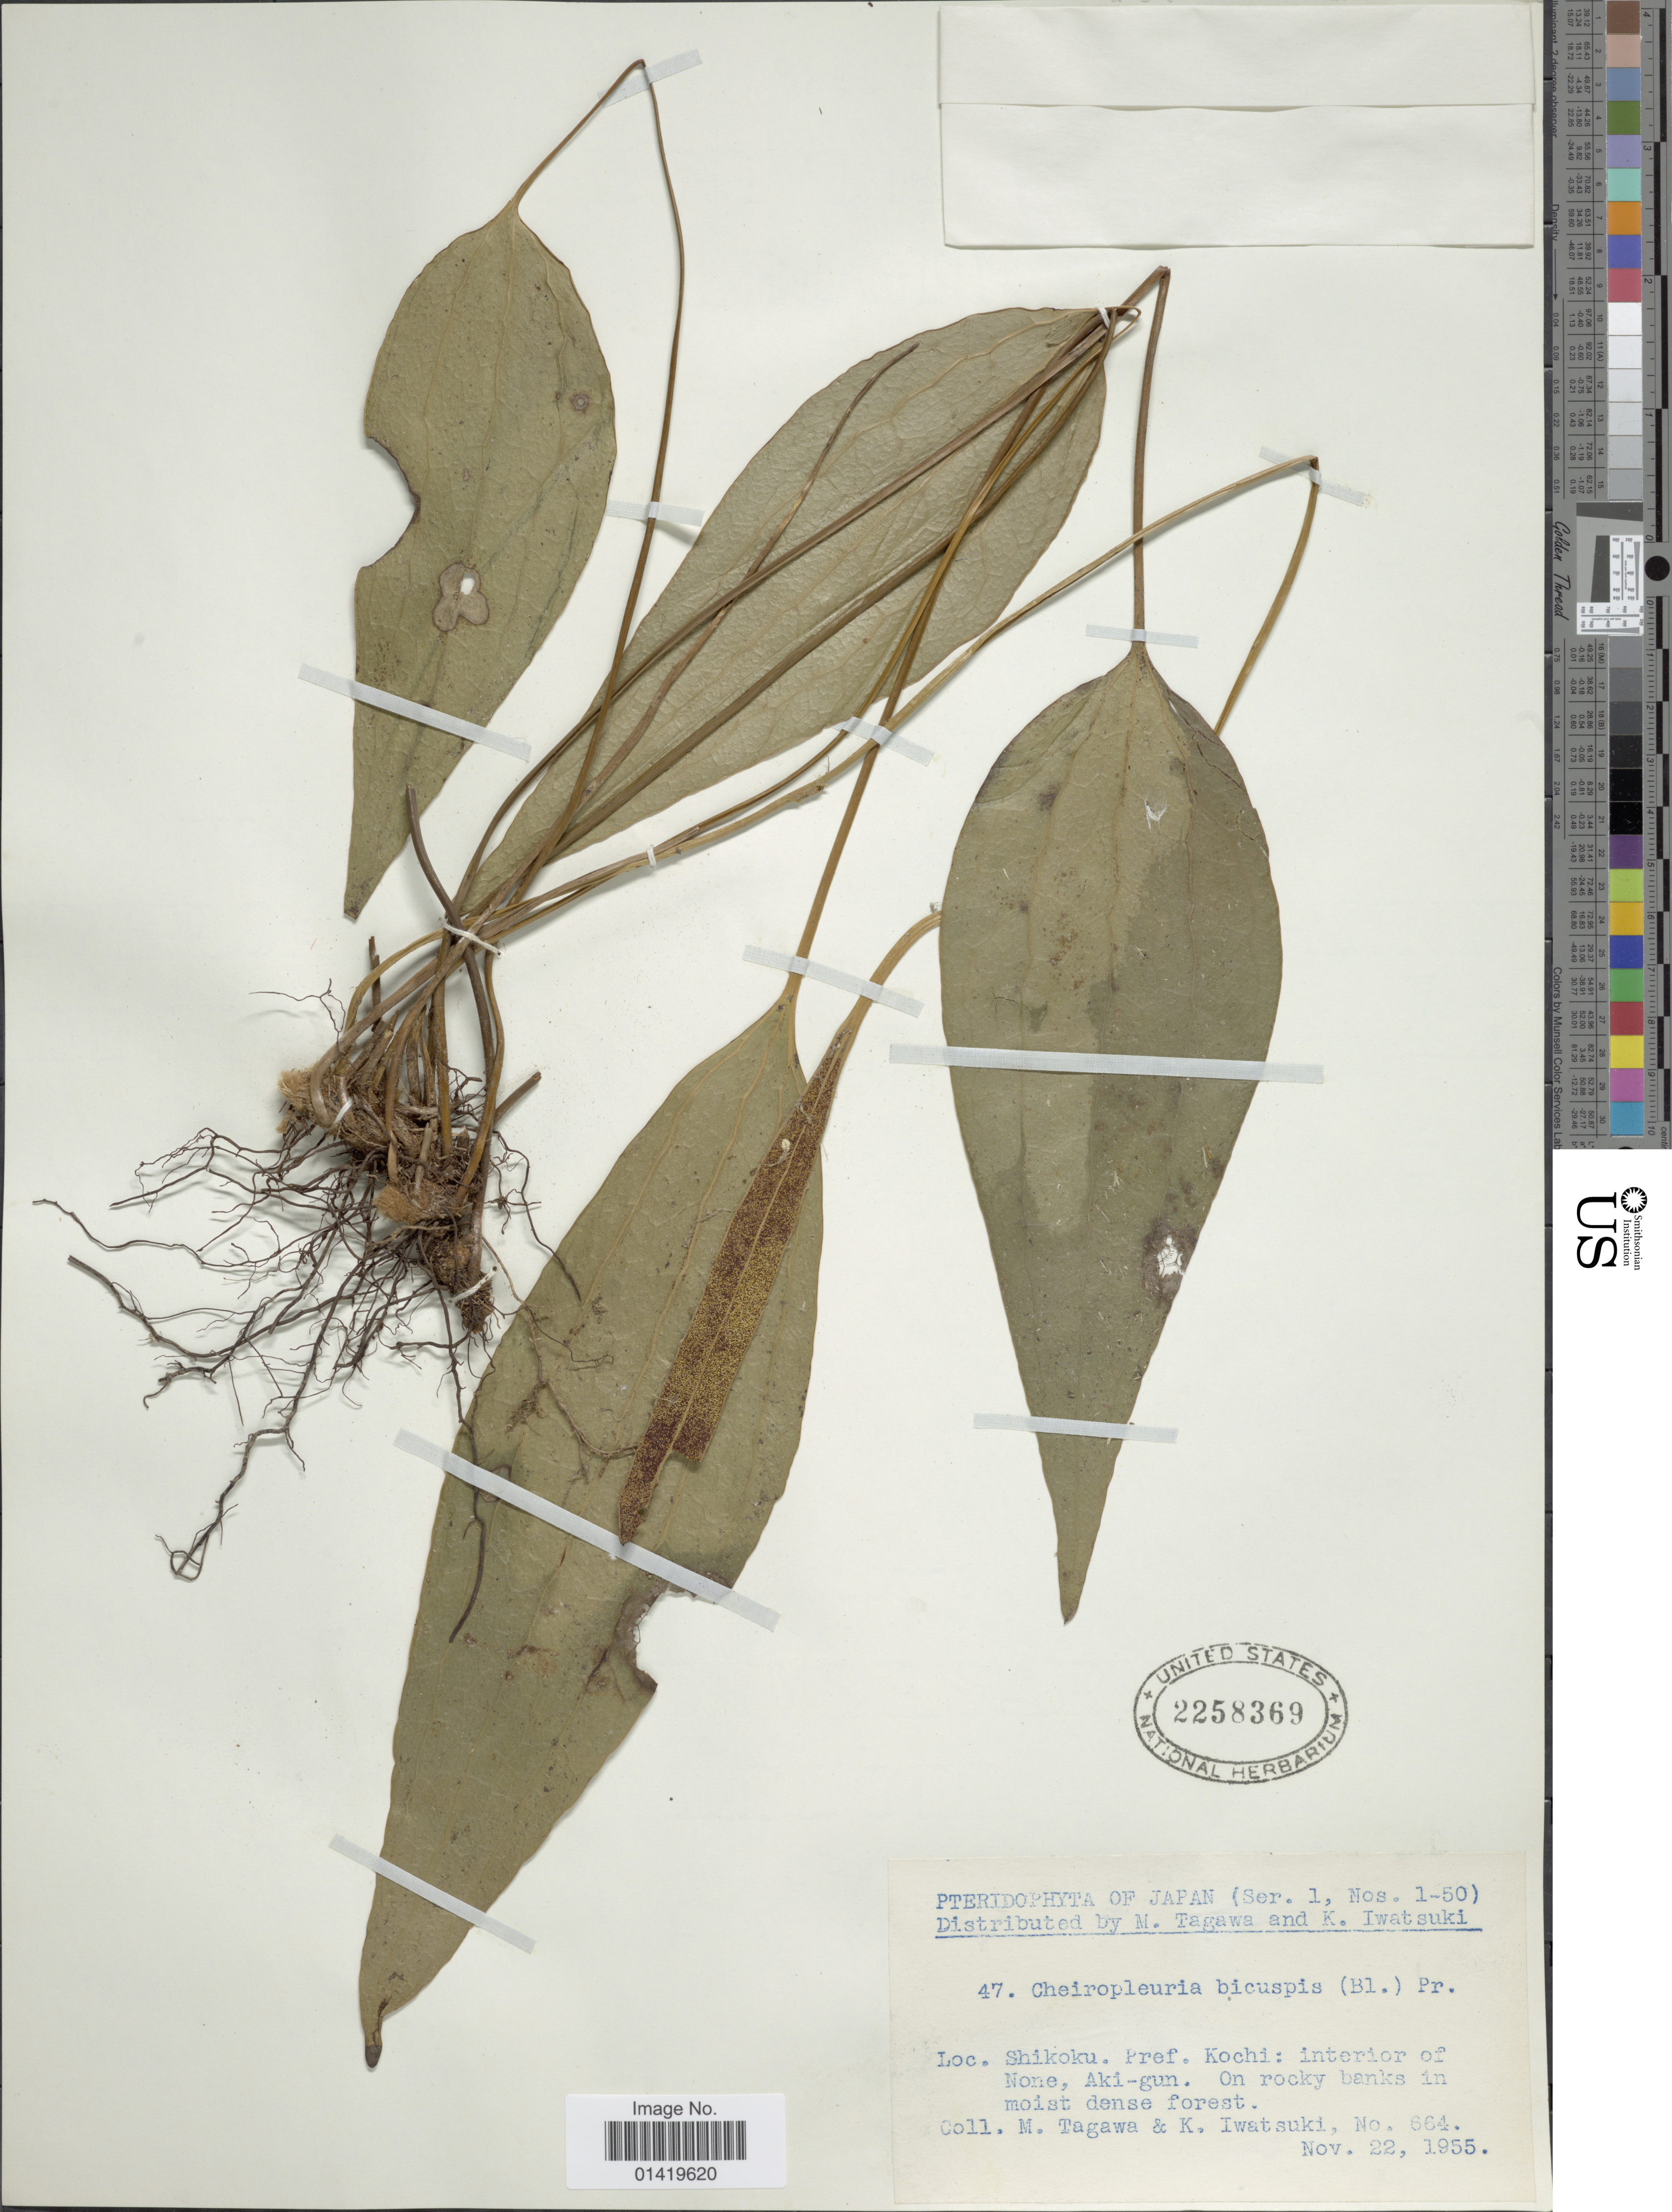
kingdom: Plantae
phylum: Tracheophyta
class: Polypodiopsida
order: Gleicheniales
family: Dipteridaceae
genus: Cheiropleuria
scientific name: Cheiropleuria bicuspis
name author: (Blume) C. Presl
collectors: M. Tagawa & K. Iwatsuki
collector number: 664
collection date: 1955-11-22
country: Japan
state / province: Koti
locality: Shikoku. Pref. Kochi: interior of None, Aki-gun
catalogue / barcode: US 2258369